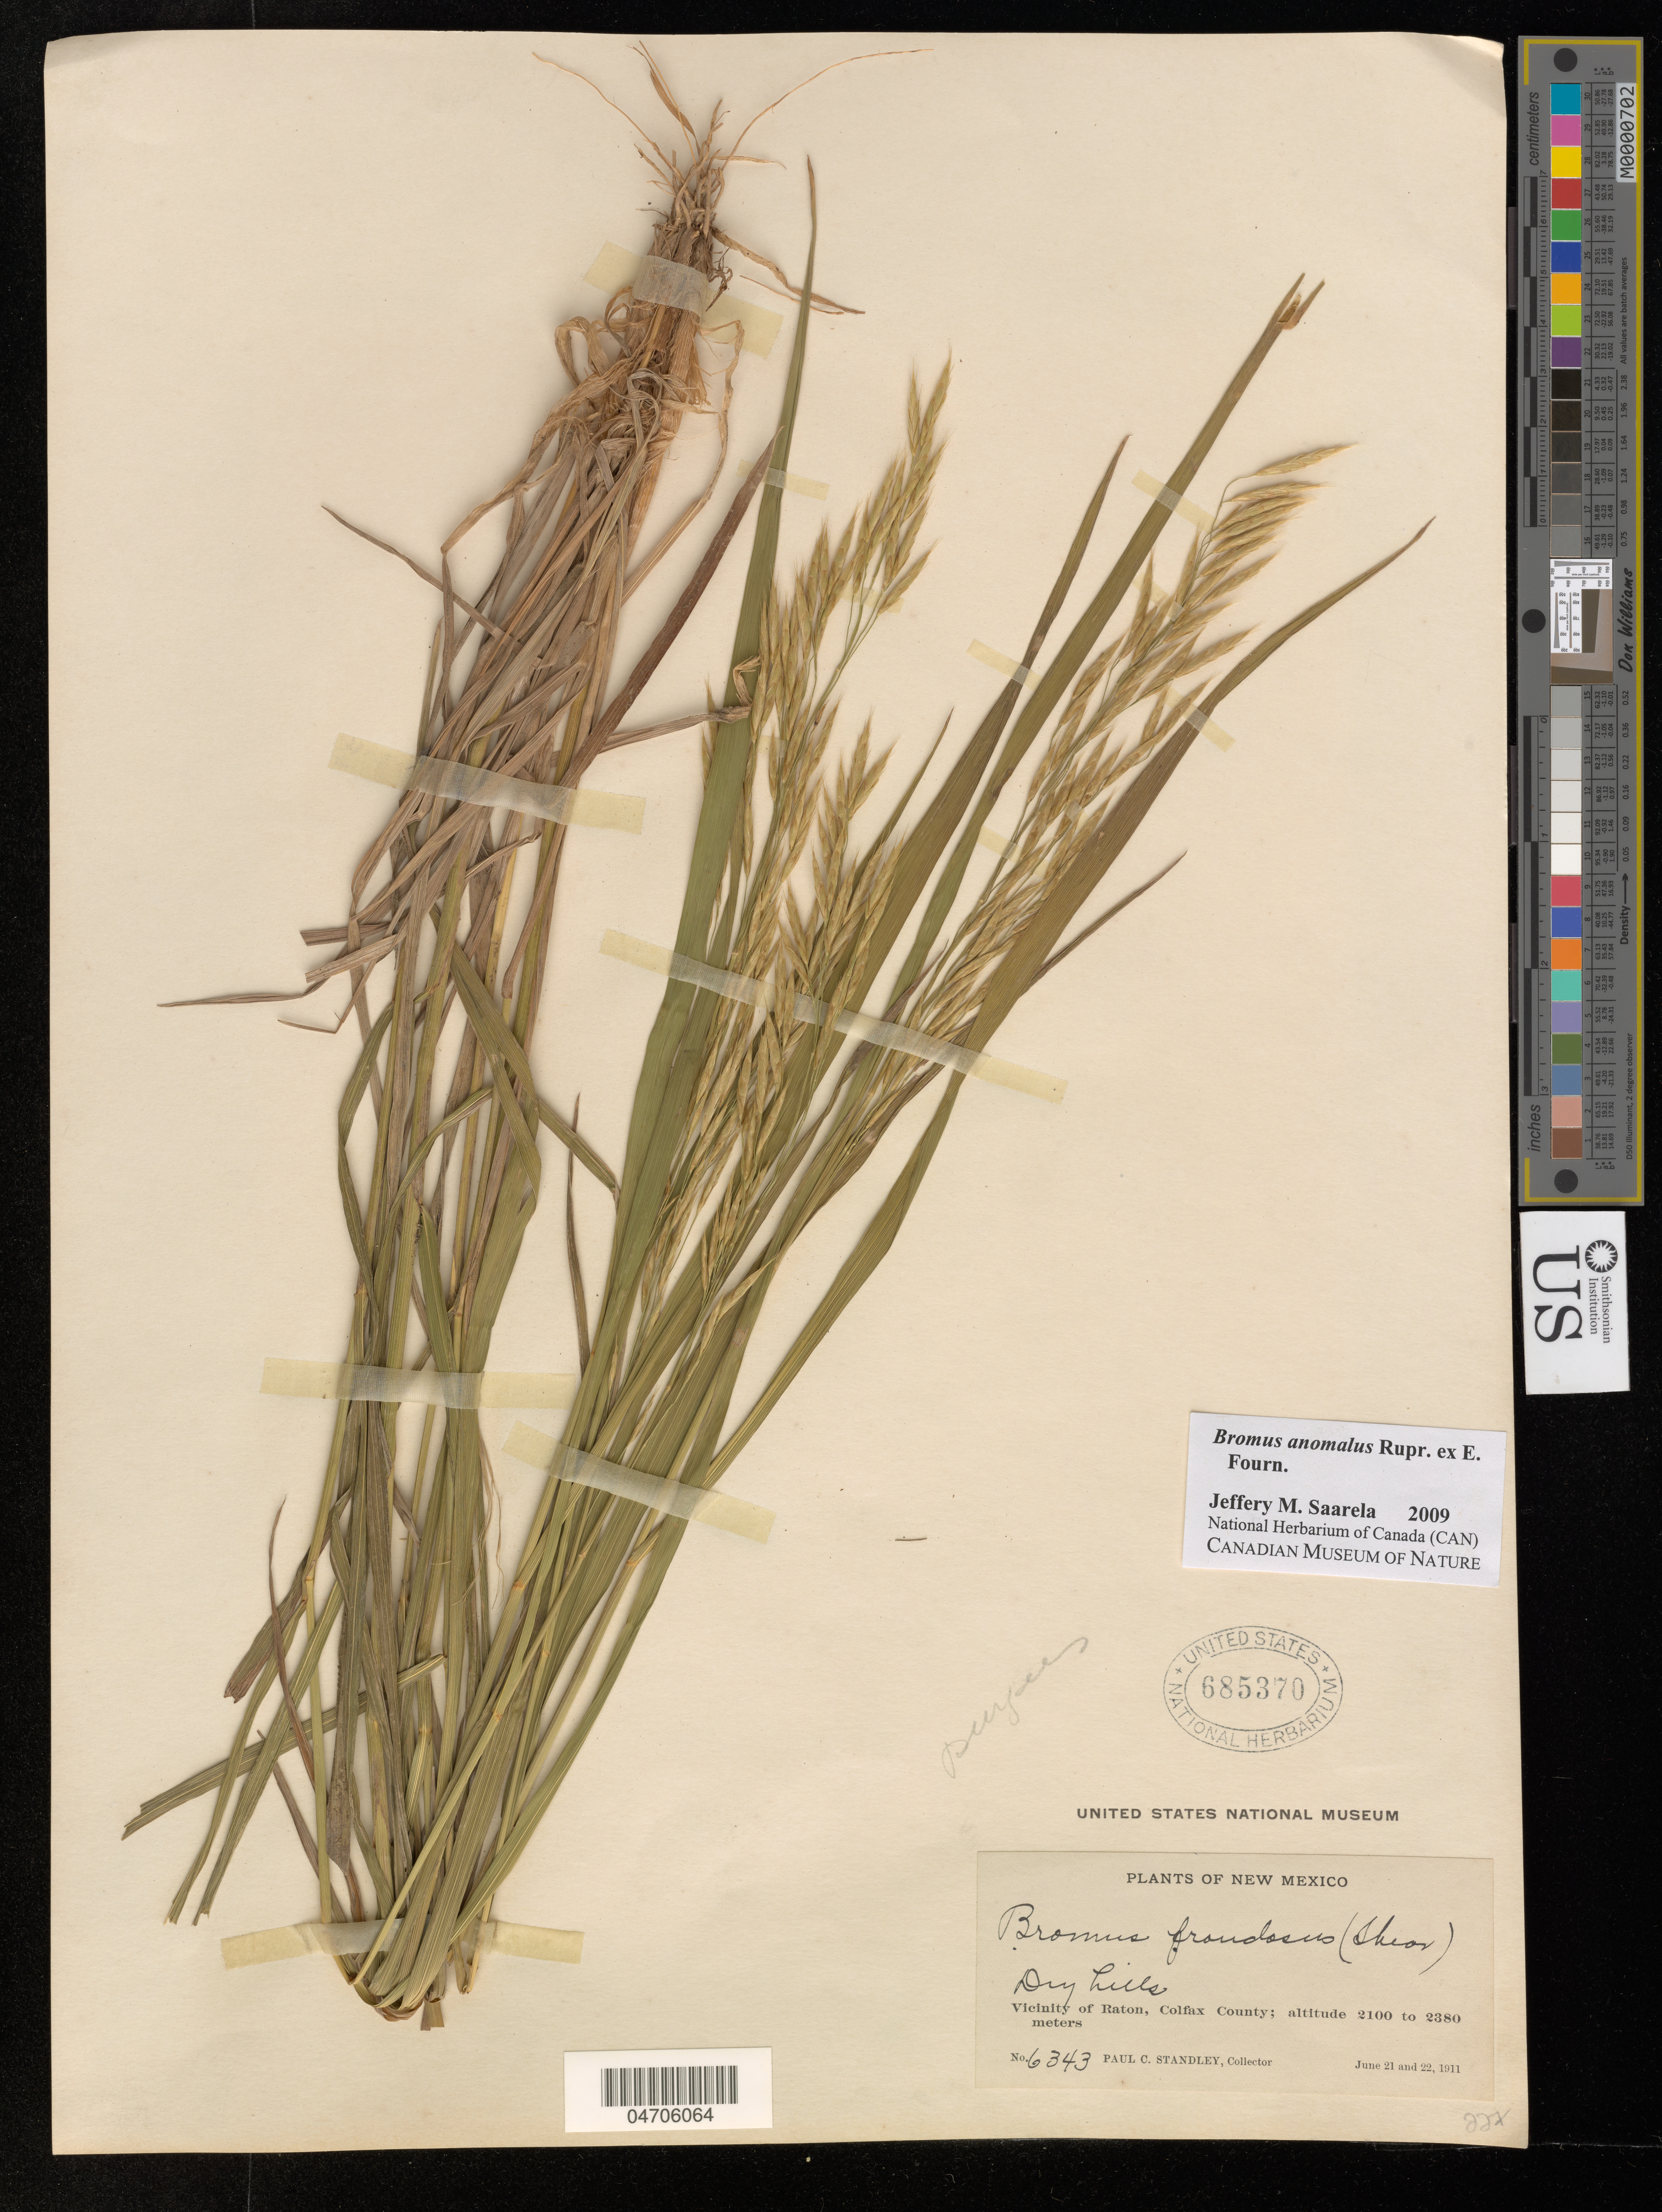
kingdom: Plantae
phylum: Tracheophyta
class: Liliopsida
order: Poales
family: Poaceae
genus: Bromus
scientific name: Bromus anomalus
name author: Rupr. ex E. Fourn.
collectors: P. C. Standley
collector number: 6343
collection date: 1911-06-21/1911-06-22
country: United States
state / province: New Mexico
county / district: Colfax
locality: Dry hills. Vicinity of Raton, Colfax County.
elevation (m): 2100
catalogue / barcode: US 685370